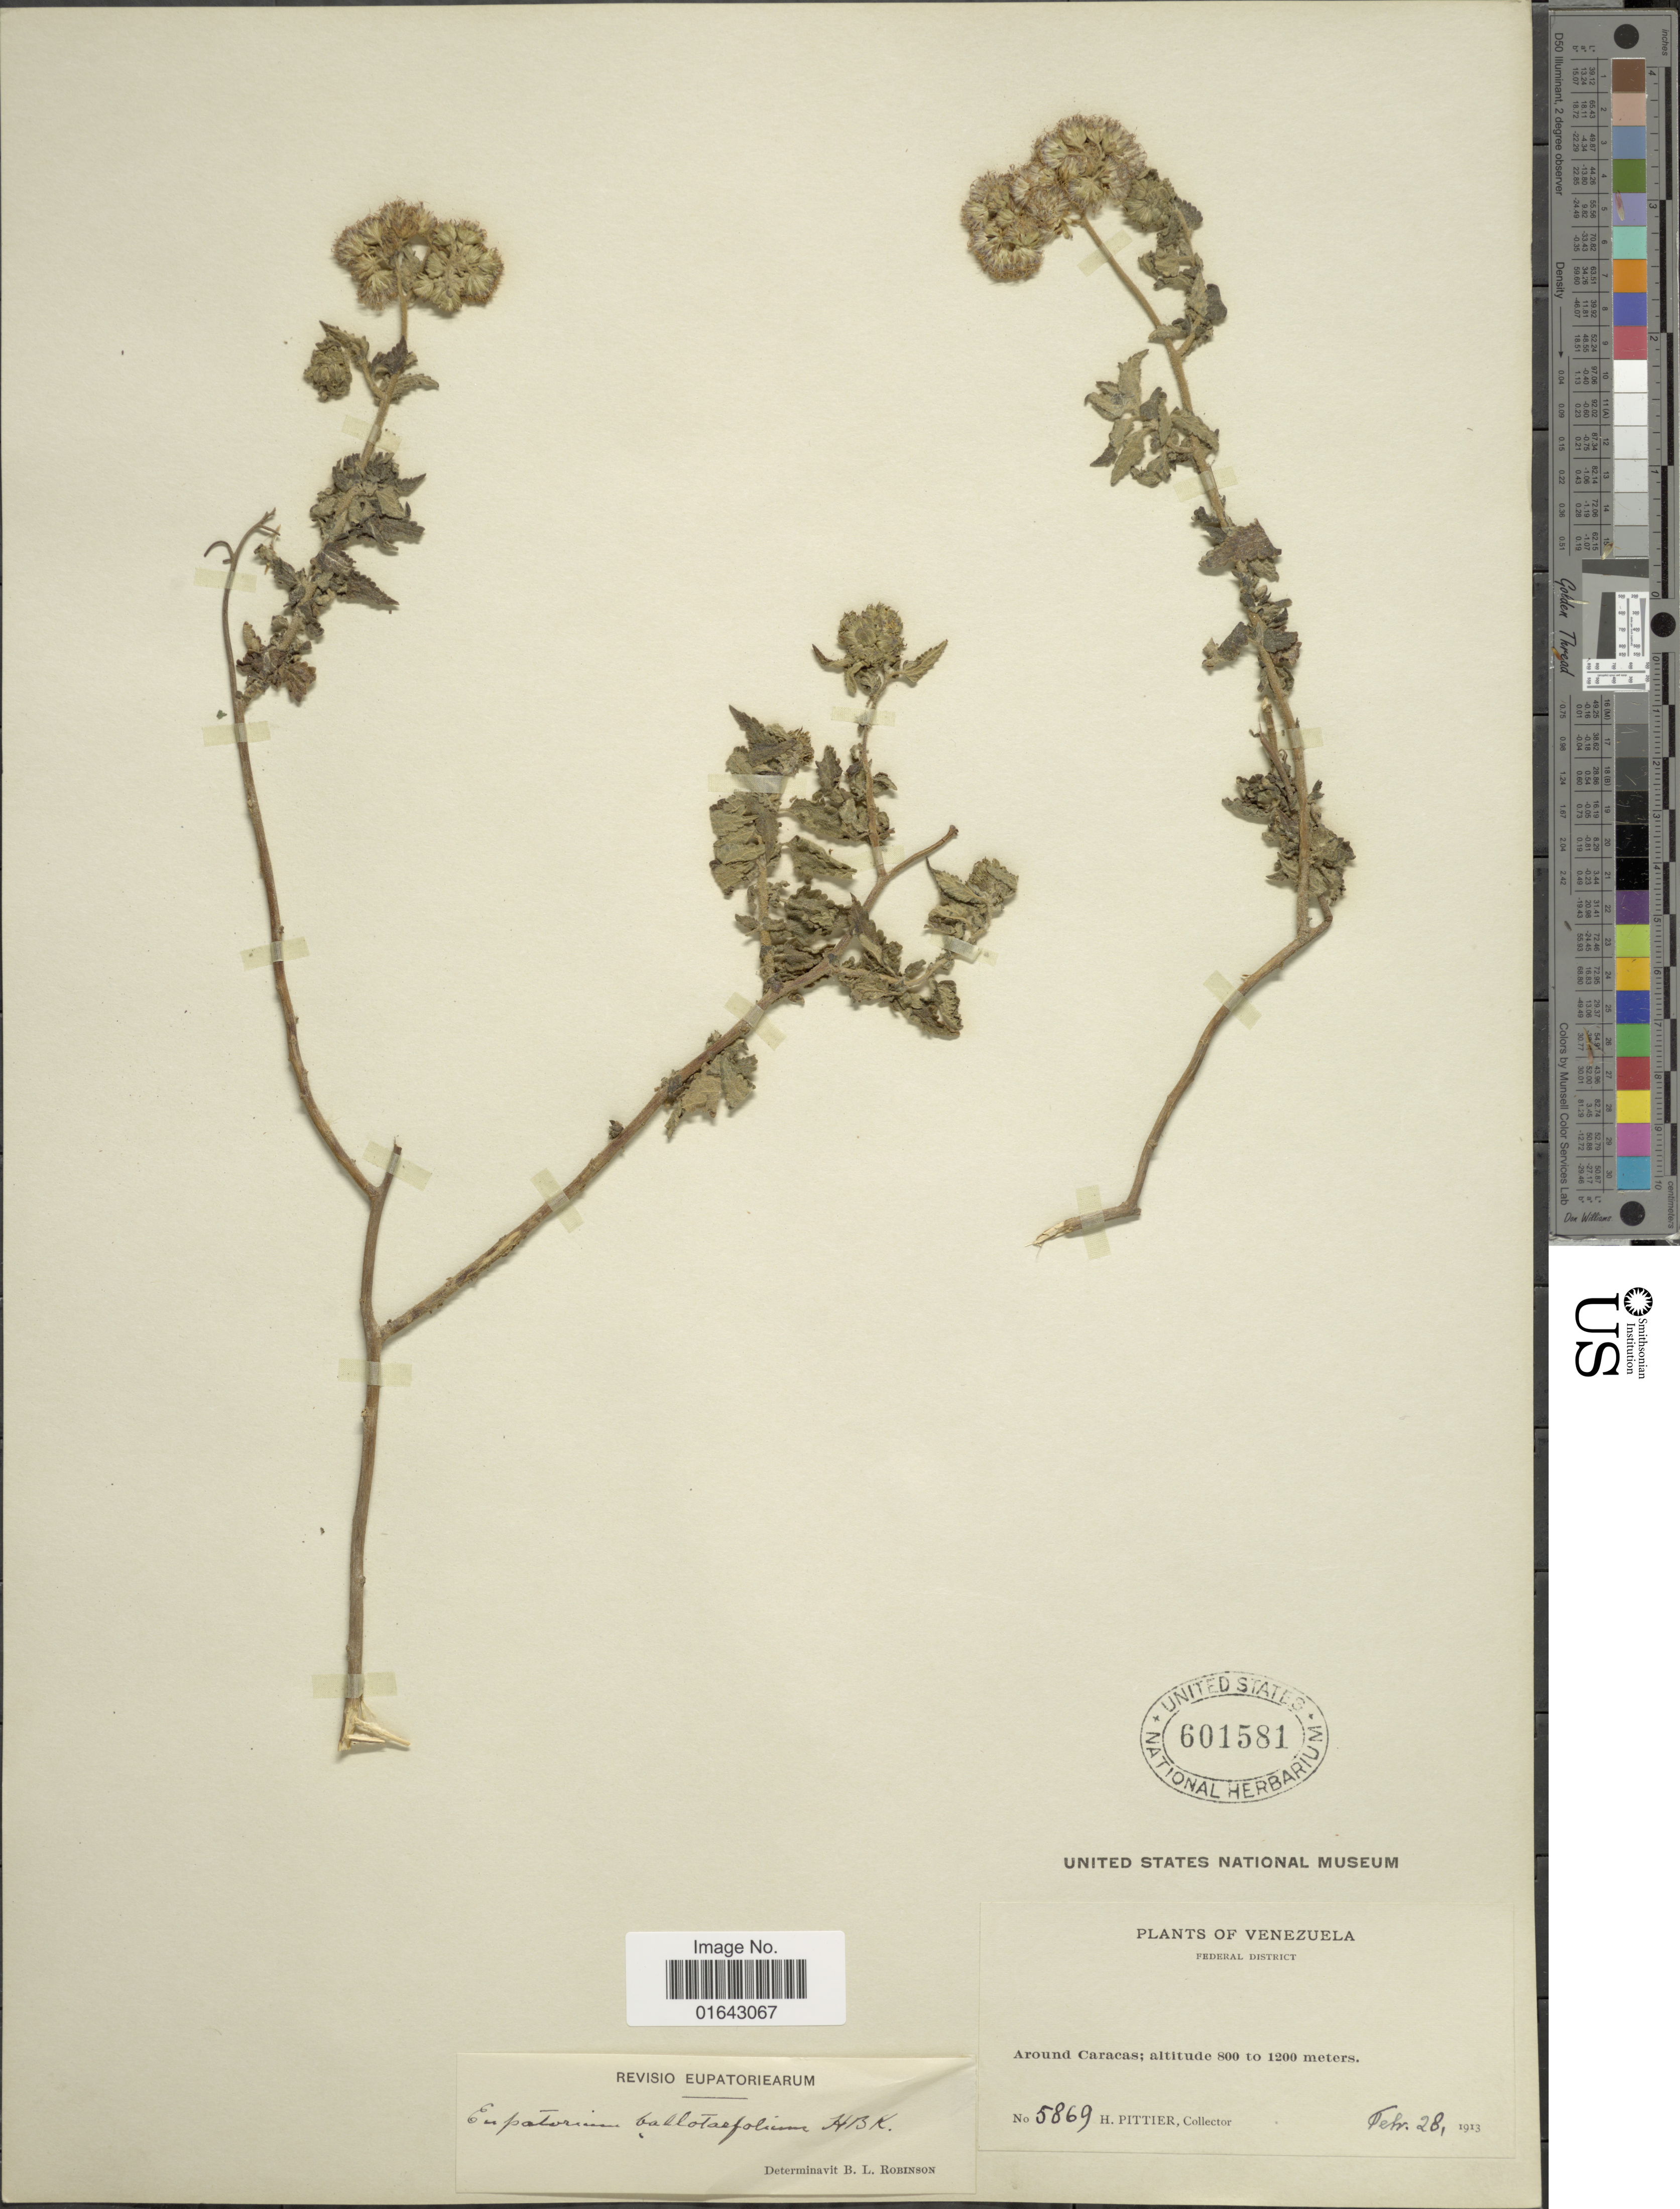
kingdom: Plantae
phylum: Tracheophyta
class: Magnoliopsida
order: Asterales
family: Asteraceae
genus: Conocliniopsis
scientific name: Conocliniopsis prasiifolia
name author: (DC.) R.M. King & H. Rob.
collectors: H. F. Pittier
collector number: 5869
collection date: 1913-02-28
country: Venezuela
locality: Federal District. Around Caracas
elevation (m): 800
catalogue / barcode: US 601581